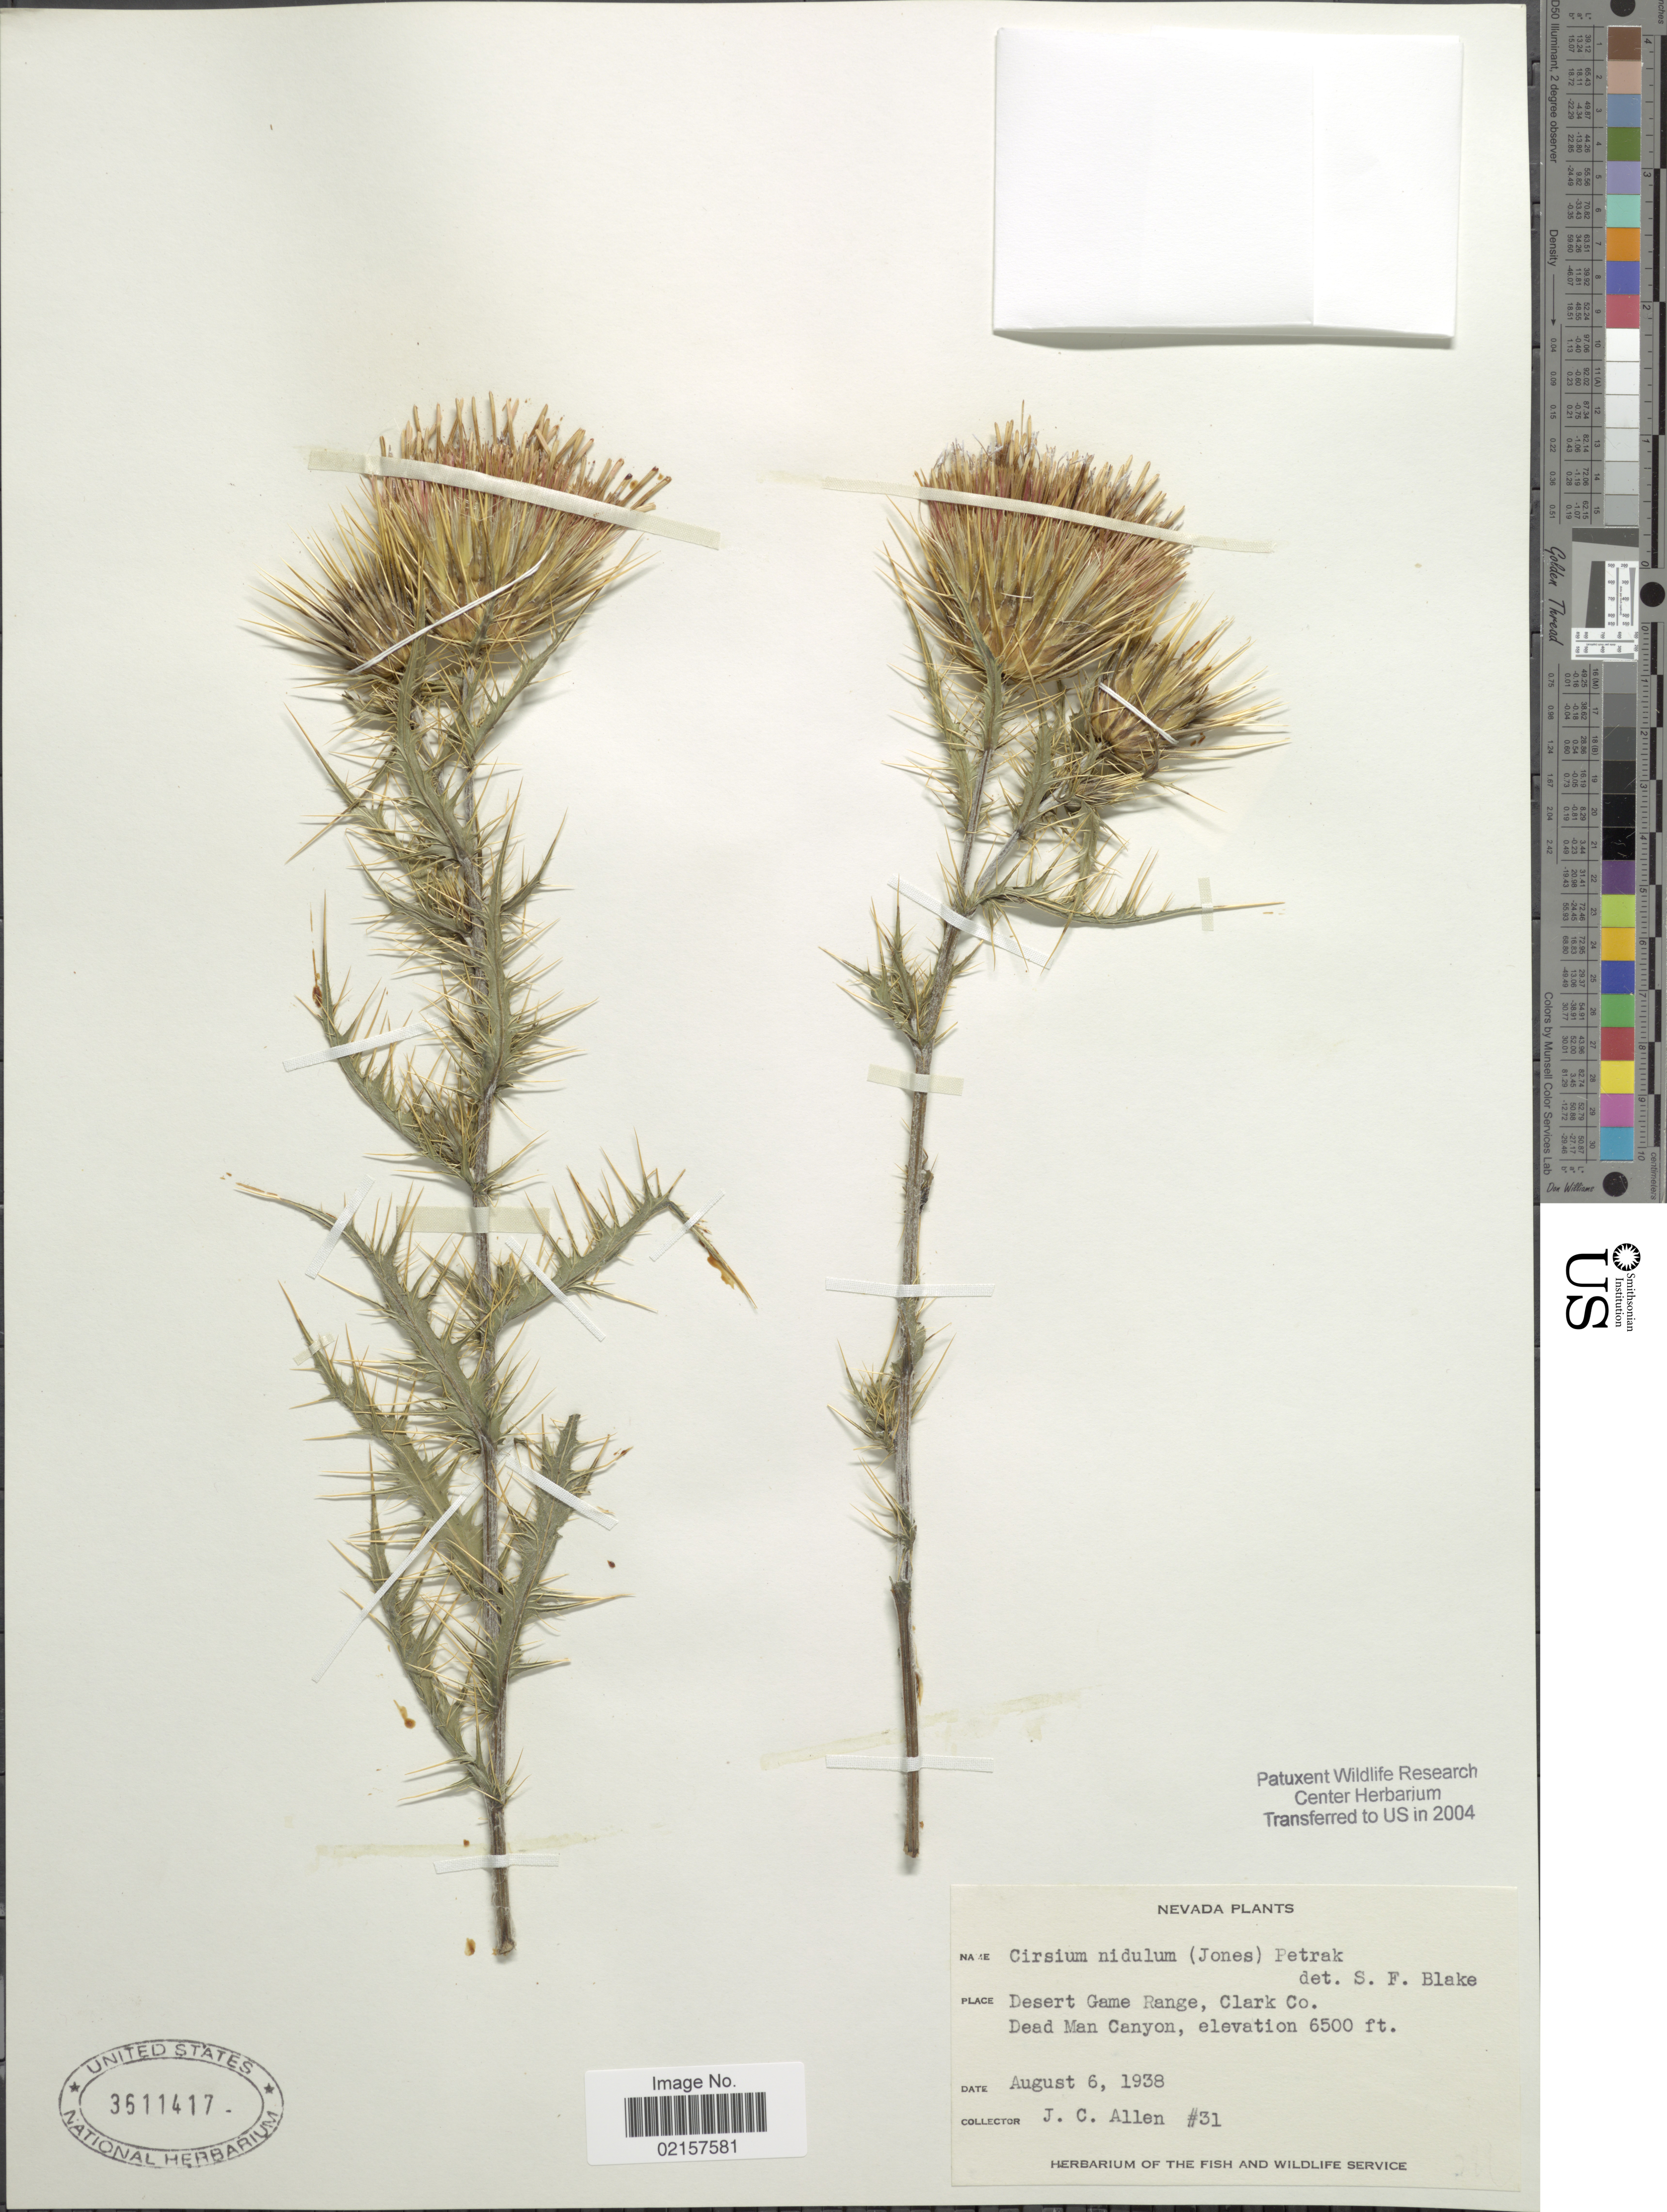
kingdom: Plantae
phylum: Tracheophyta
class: Magnoliopsida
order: Asterales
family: Asteraceae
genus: Cirsium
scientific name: Cirsium ochrocentrum subsp. martinii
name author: Barlow-Irick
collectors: J. C. Allen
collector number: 31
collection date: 1938-08-06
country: United States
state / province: Nevada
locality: Desert Game Range, Clark Co., Dead Man Canyon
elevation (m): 1981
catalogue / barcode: US 3611417